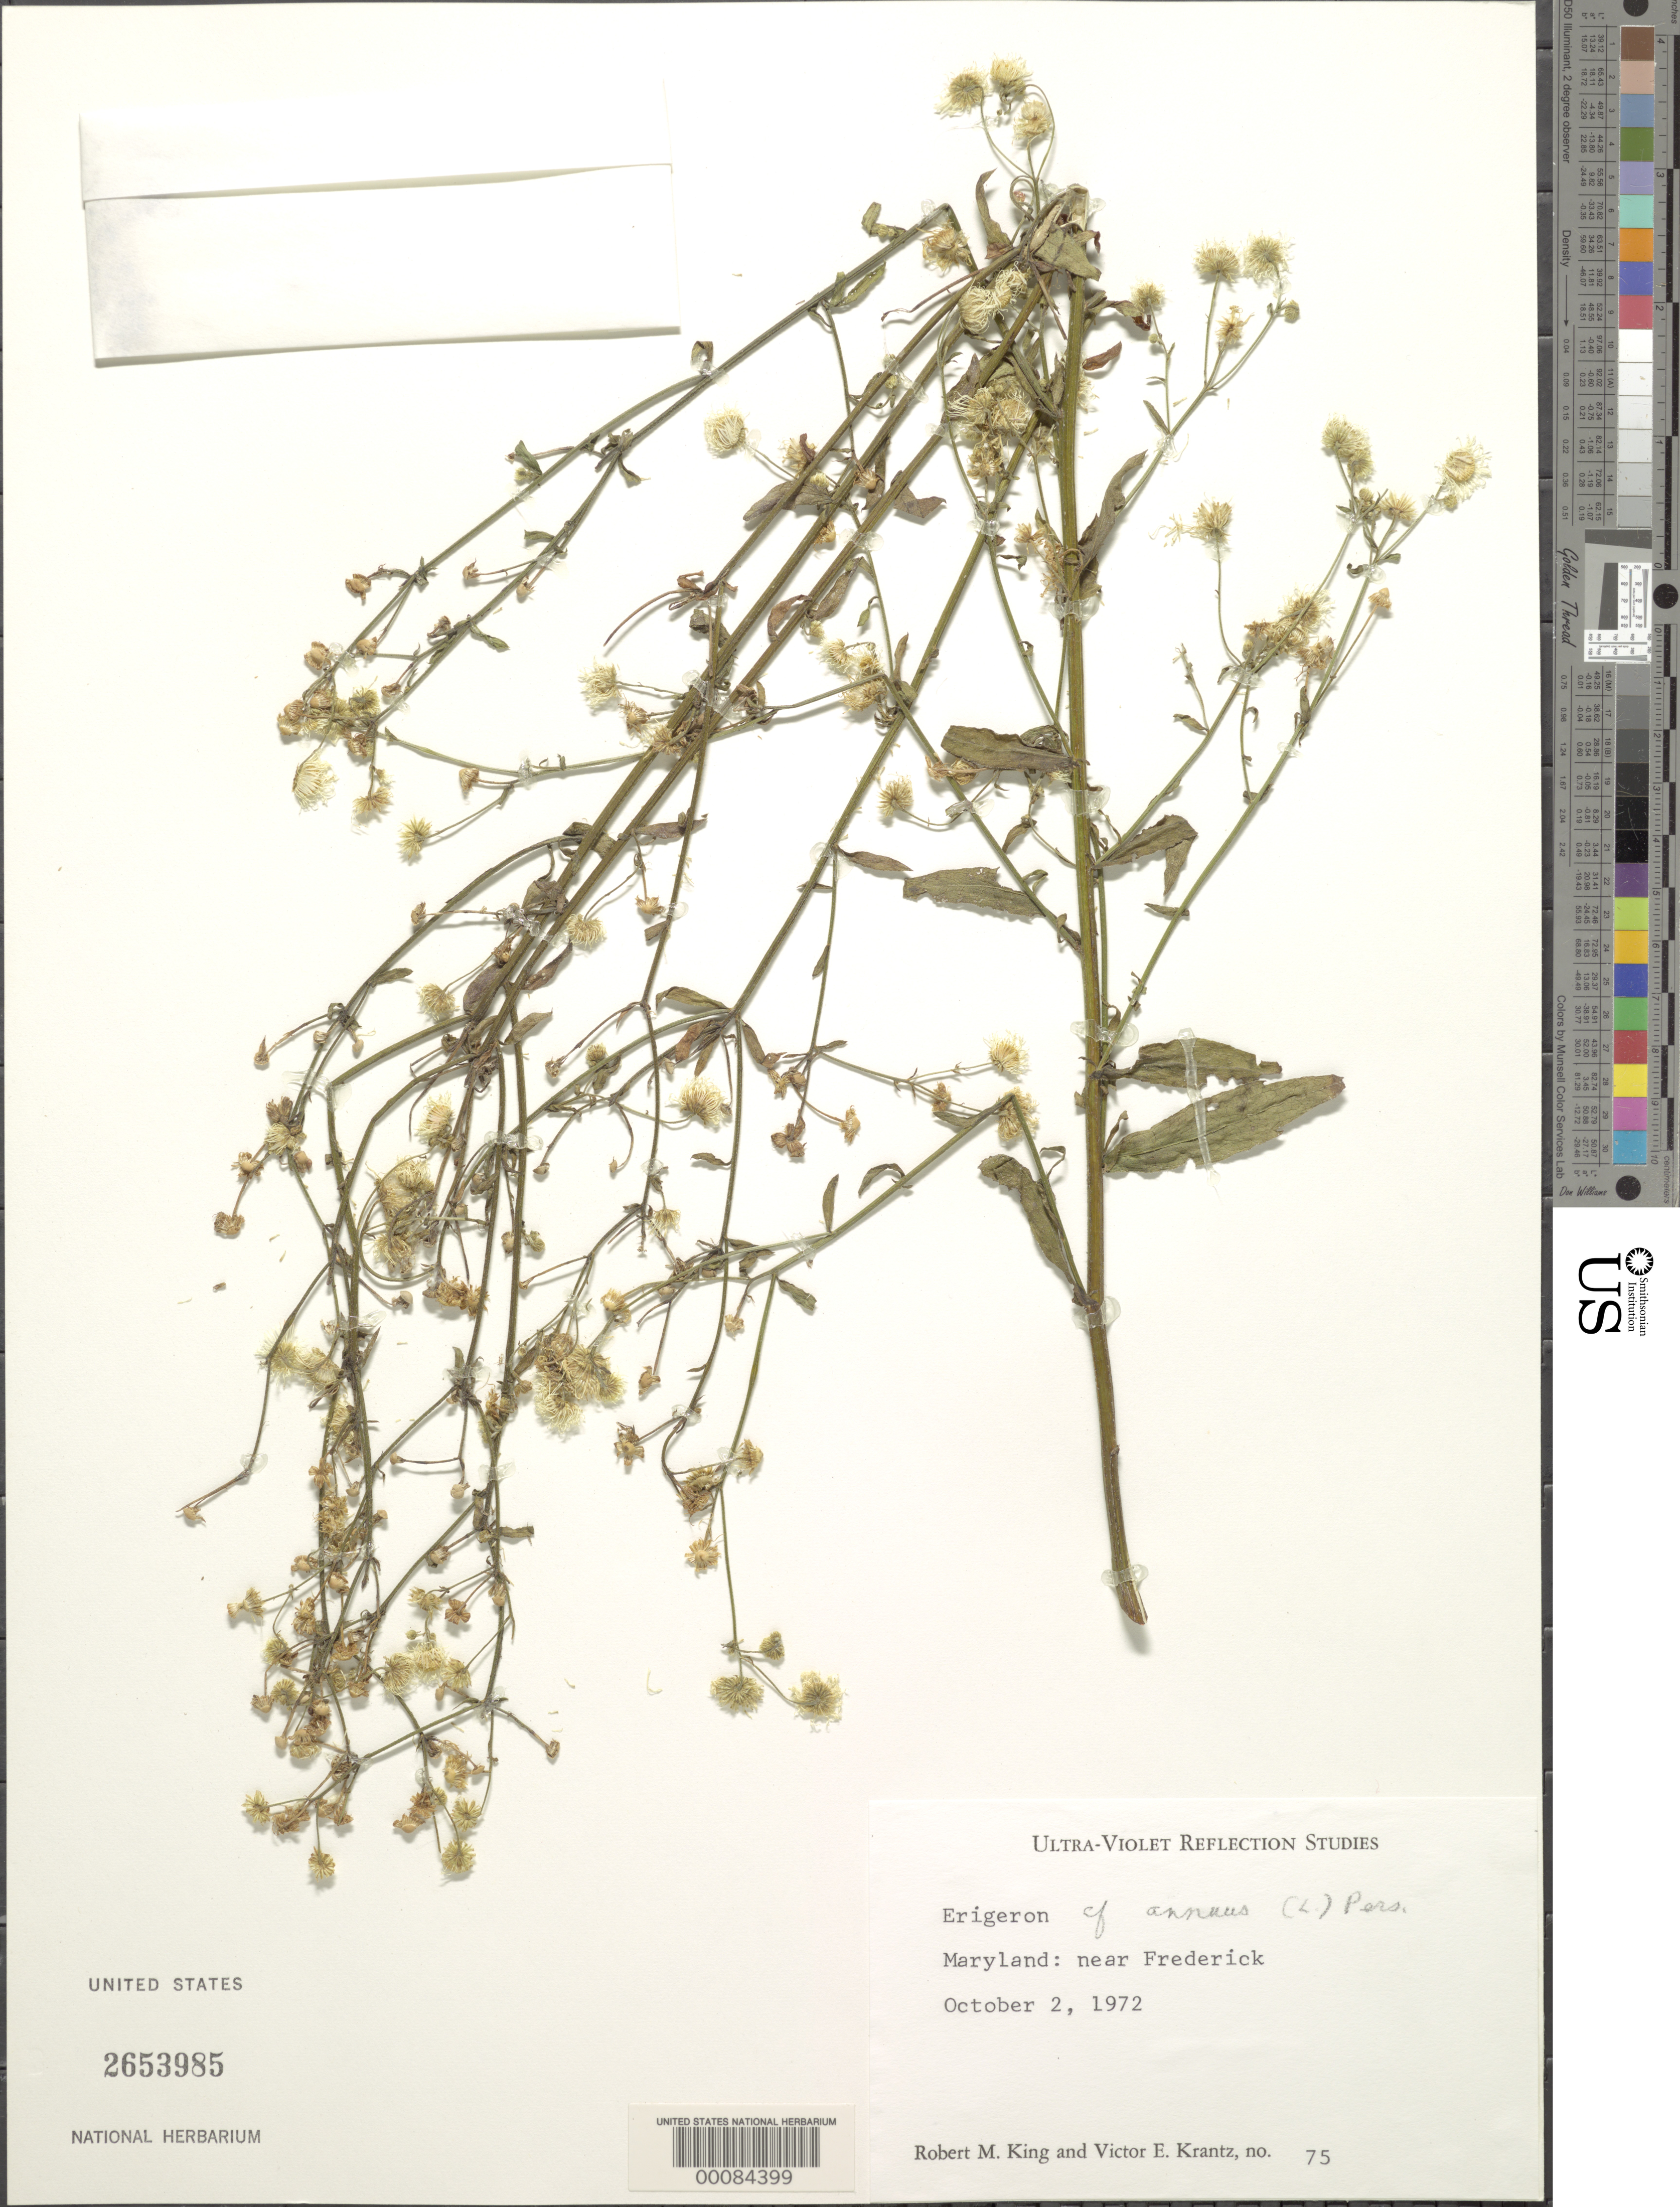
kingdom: Plantae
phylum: Tracheophyta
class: Magnoliopsida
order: Asterales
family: Asteraceae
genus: Erigeron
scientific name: Erigeron annuus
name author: (L.) Pers.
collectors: R. M. King & V. Krantz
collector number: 75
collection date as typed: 02 Oct 1972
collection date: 1972-10-02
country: United States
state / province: Maryland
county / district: Frederick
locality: Frederick vicinity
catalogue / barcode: US 2653985